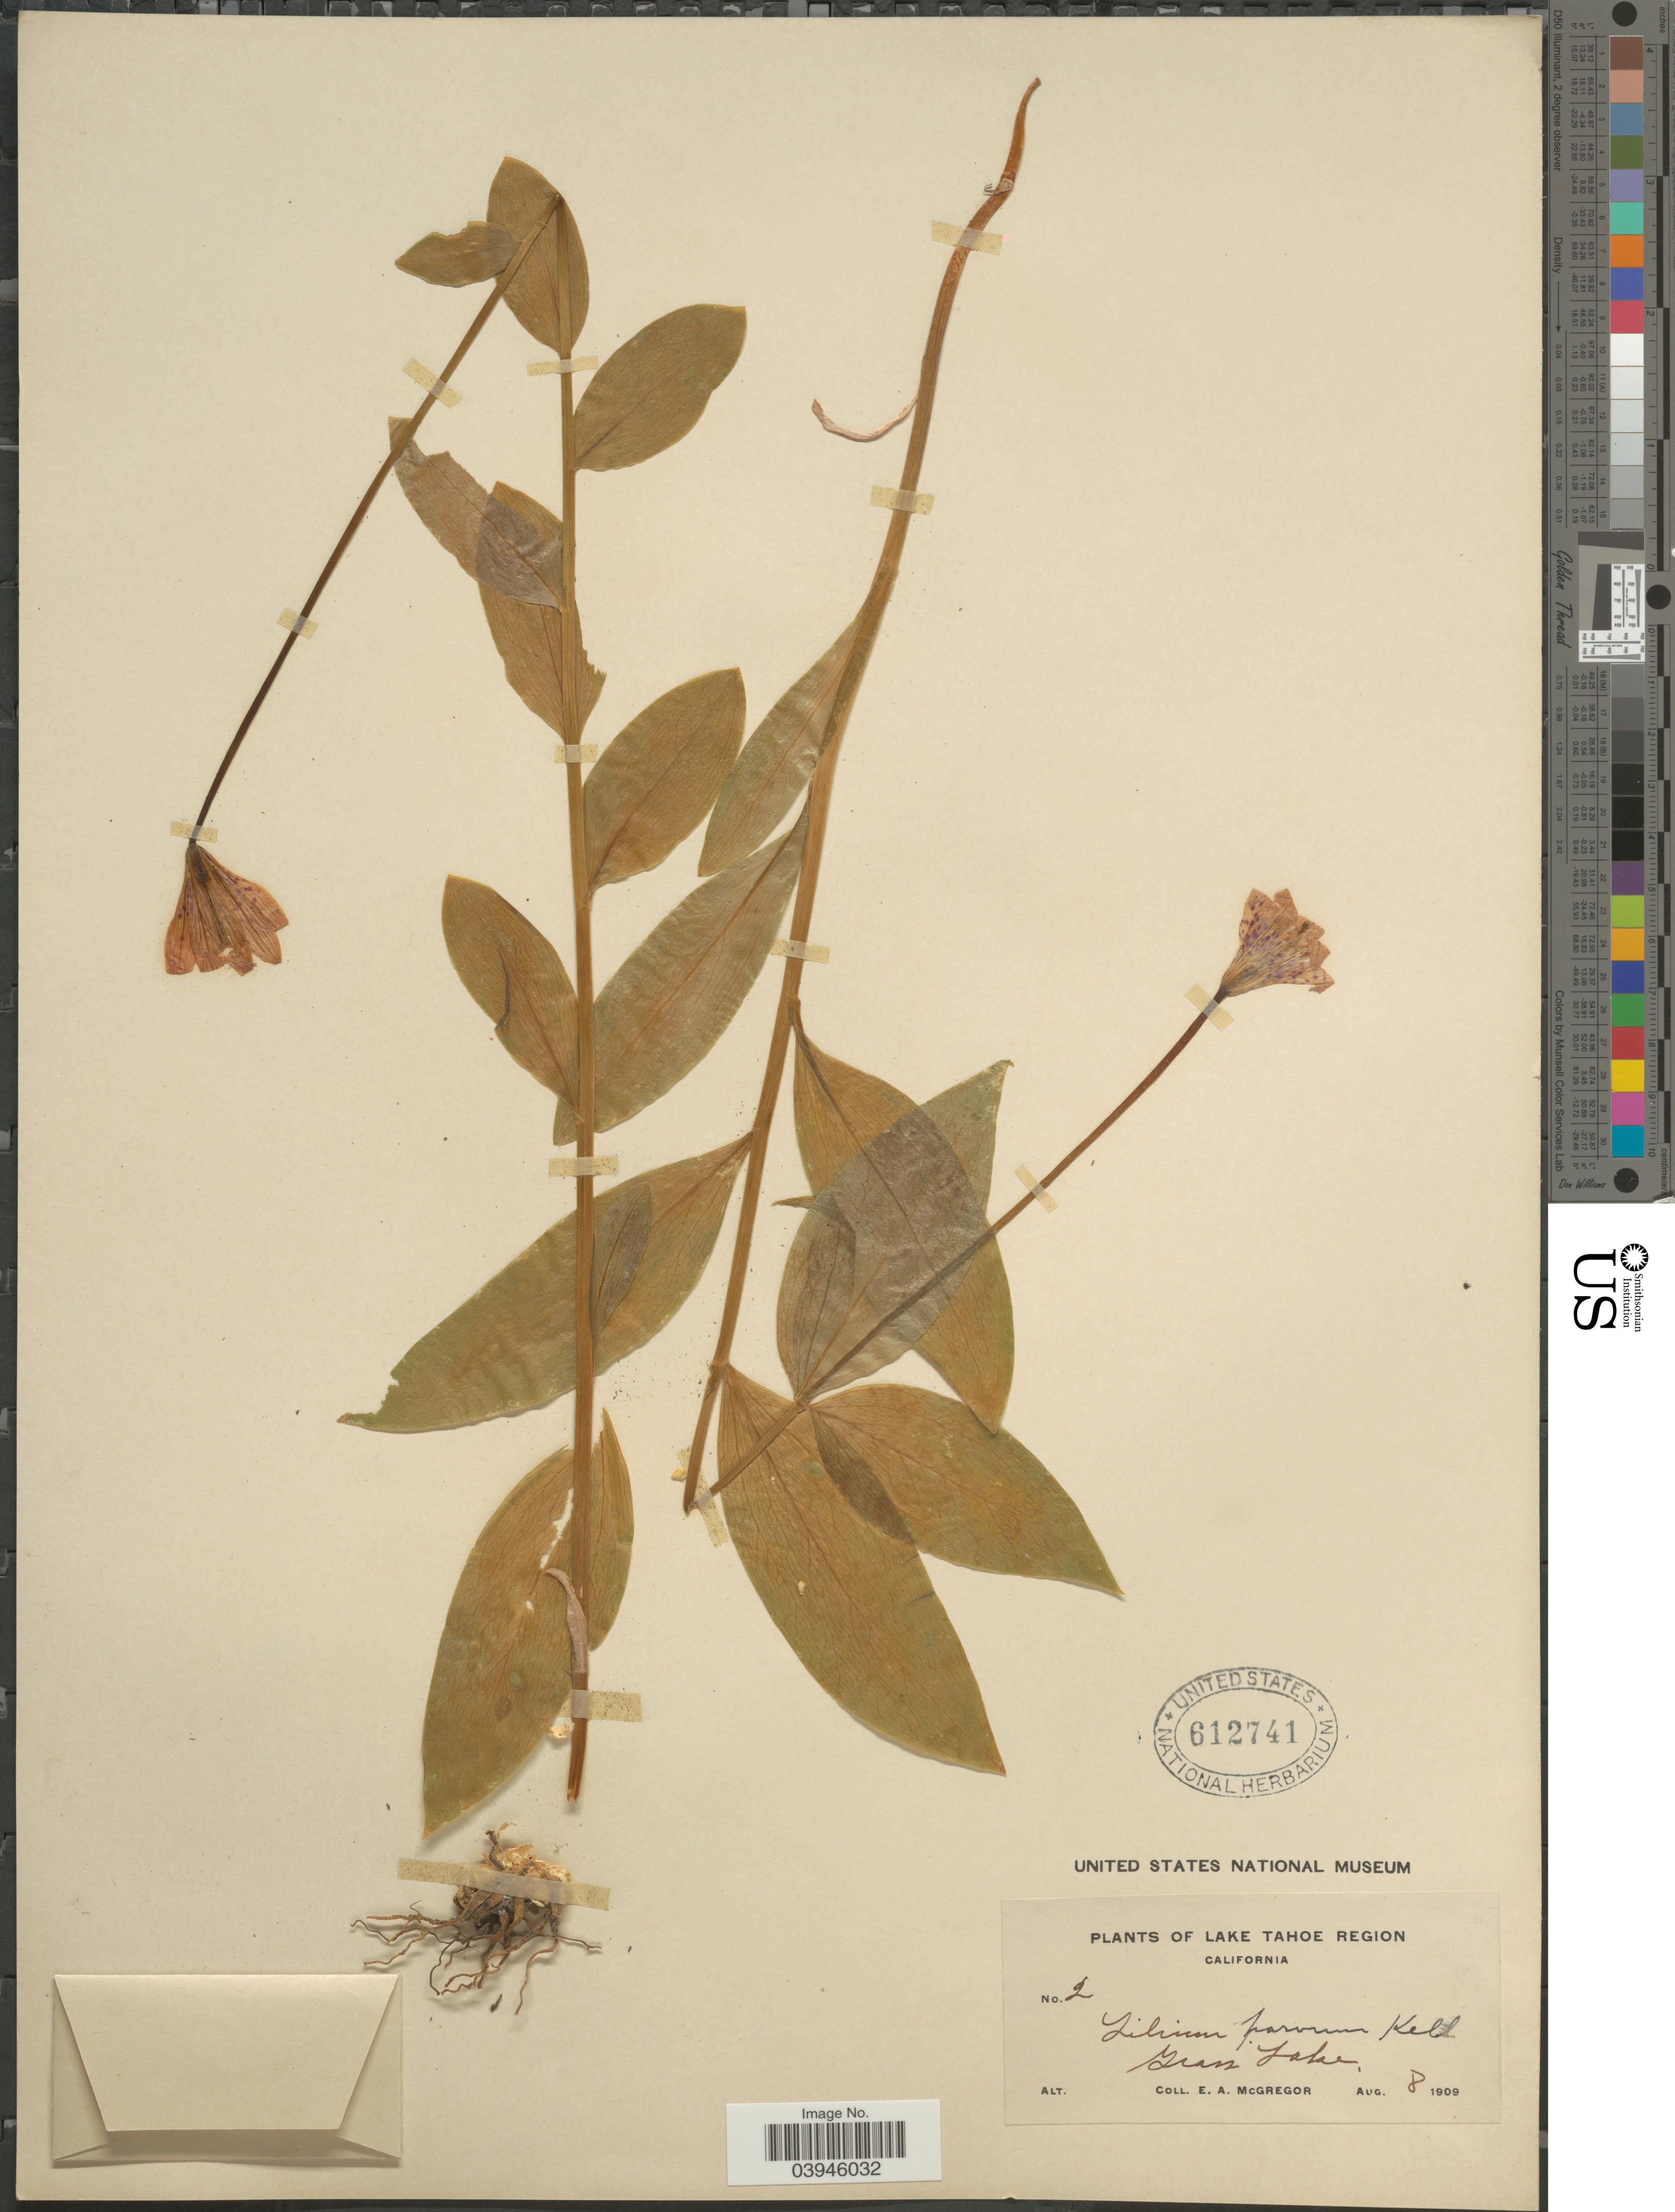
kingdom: Plantae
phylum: Tracheophyta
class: Liliopsida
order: Liliales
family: Liliaceae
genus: Lilium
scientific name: Lilium parvum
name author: Kellogg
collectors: E. A. McGregor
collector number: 2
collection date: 1909-08-08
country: United States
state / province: California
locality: Lake Tahoe Region. Grass Lake.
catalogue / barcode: US 612741